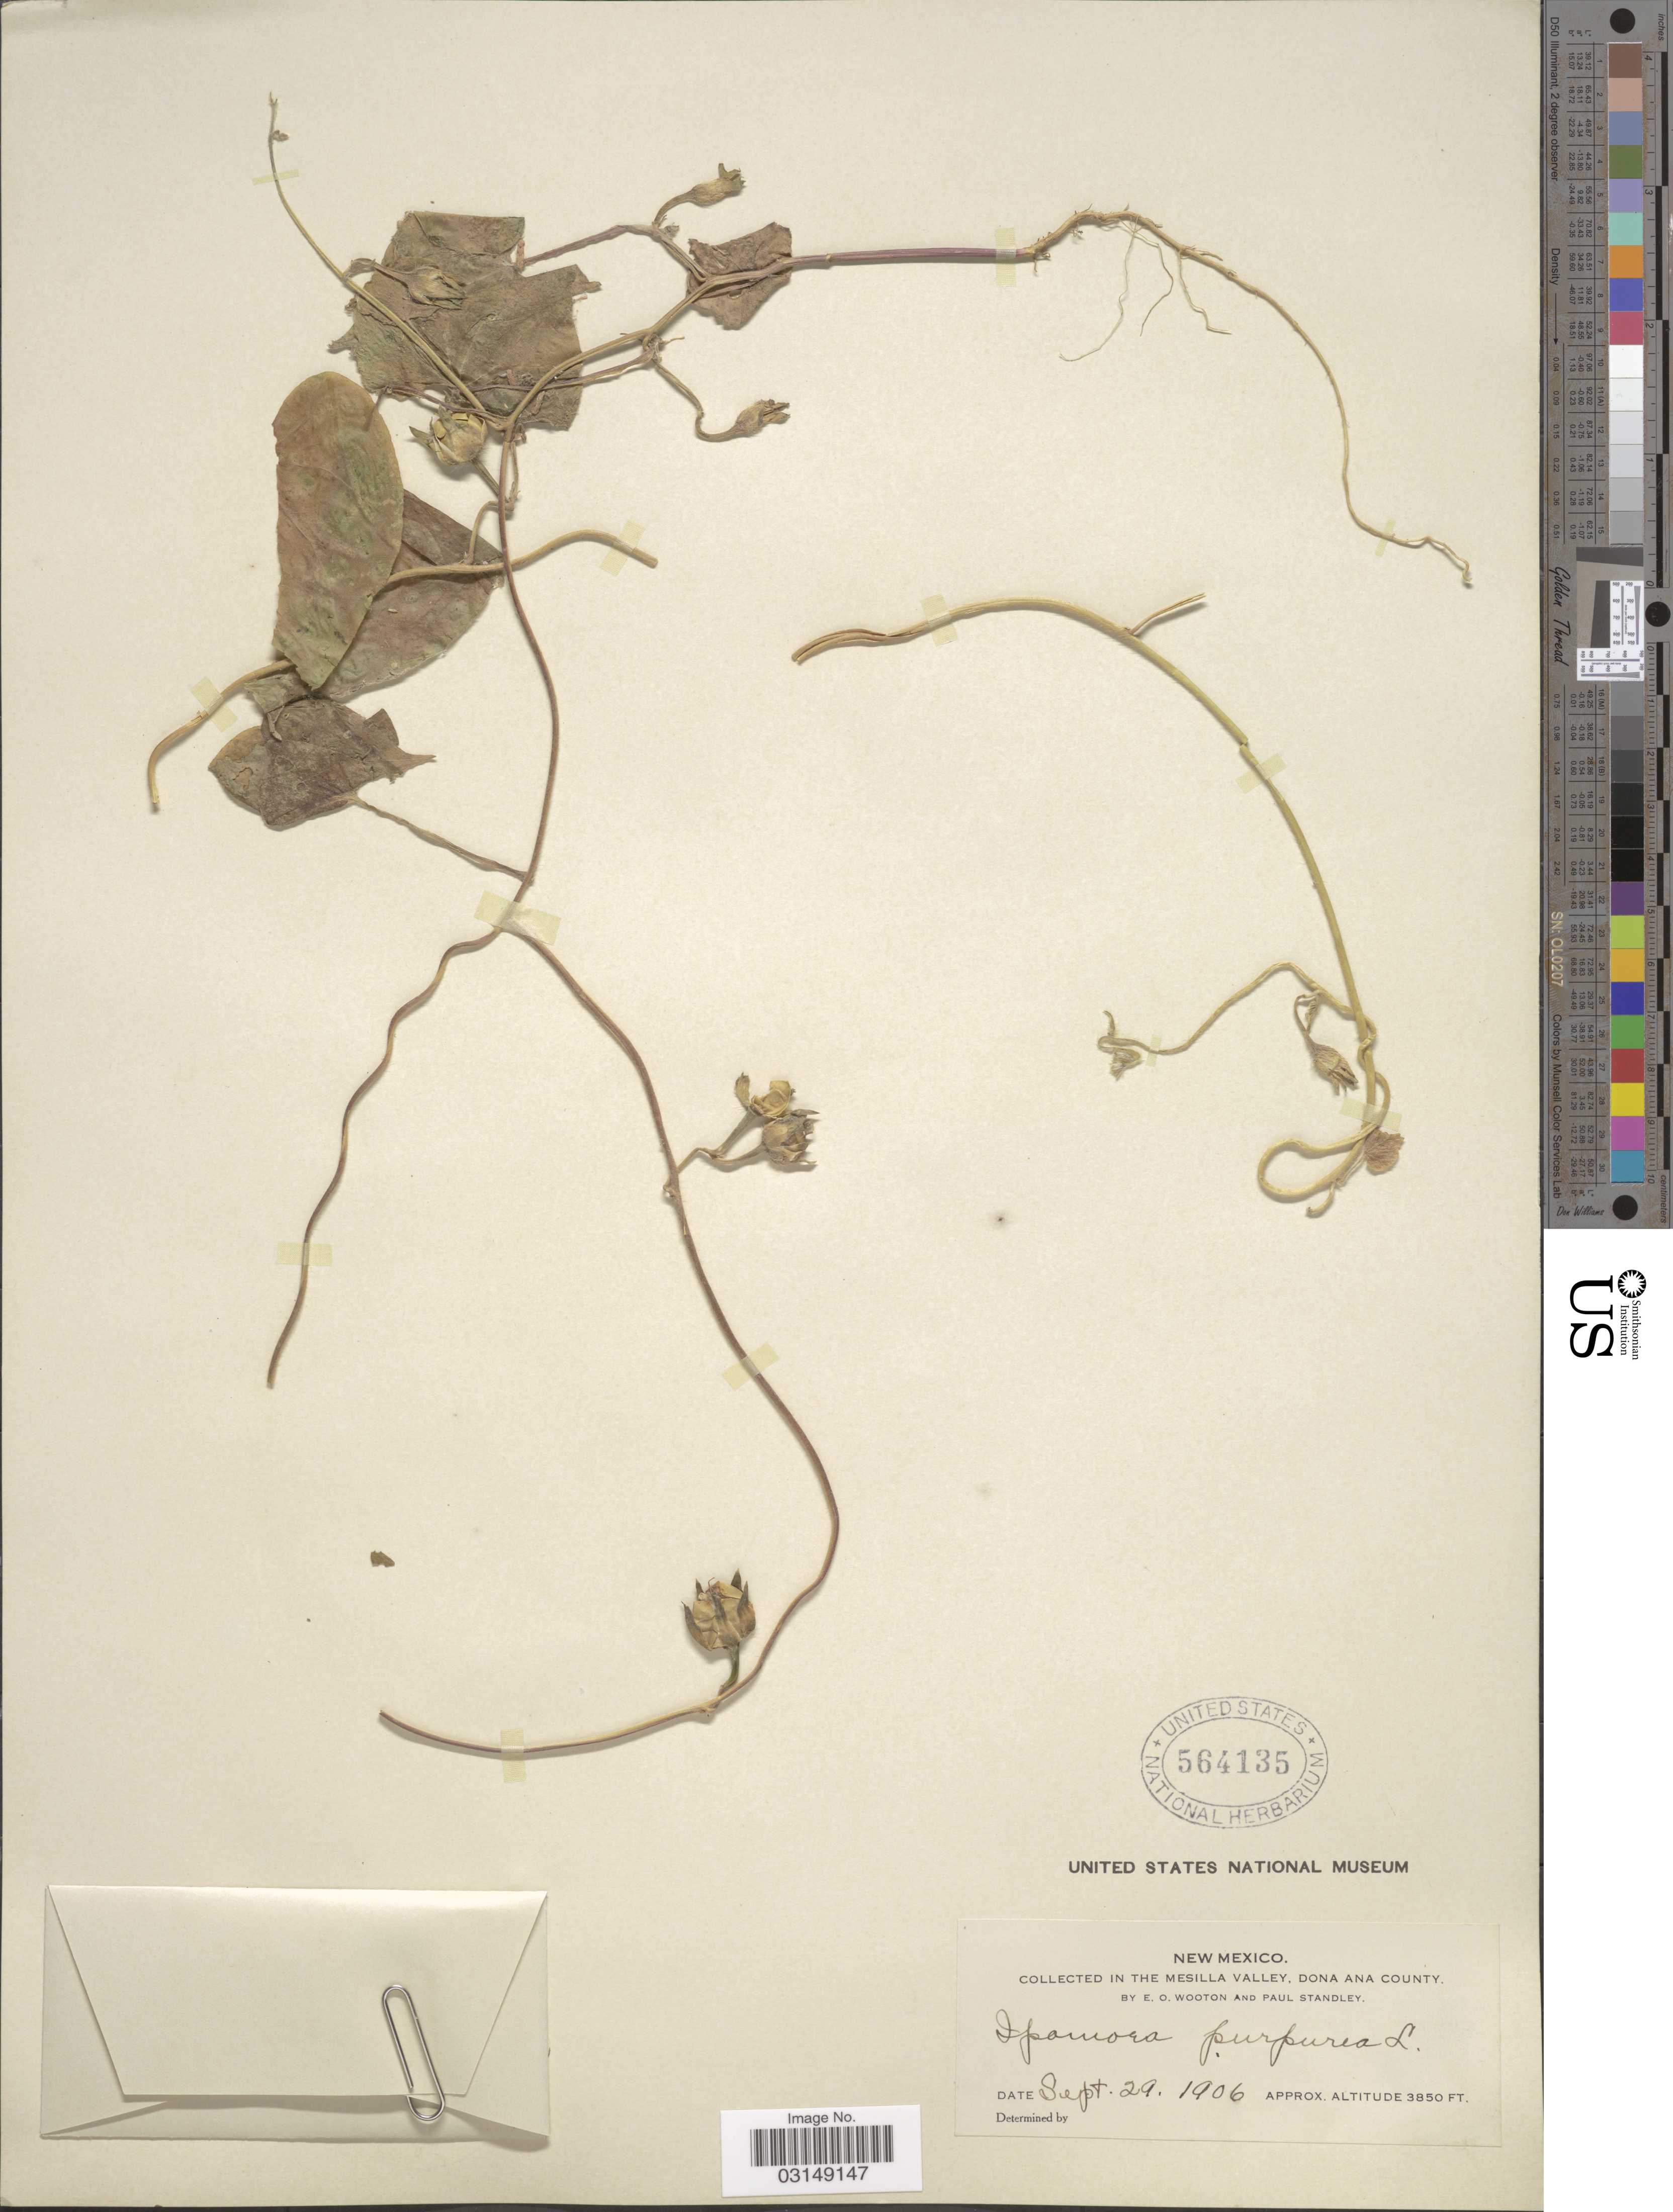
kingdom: Plantae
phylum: Tracheophyta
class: Magnoliopsida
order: Solanales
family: Convolvulaceae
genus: Ipomoea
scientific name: Ipomoea purpurea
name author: (L.) Roth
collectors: E. O. Wooton & P. C. Standley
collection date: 1906-09-29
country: United States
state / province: New Mexico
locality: Mesilla Valley, Dona Ana County.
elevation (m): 1173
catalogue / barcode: US 564135